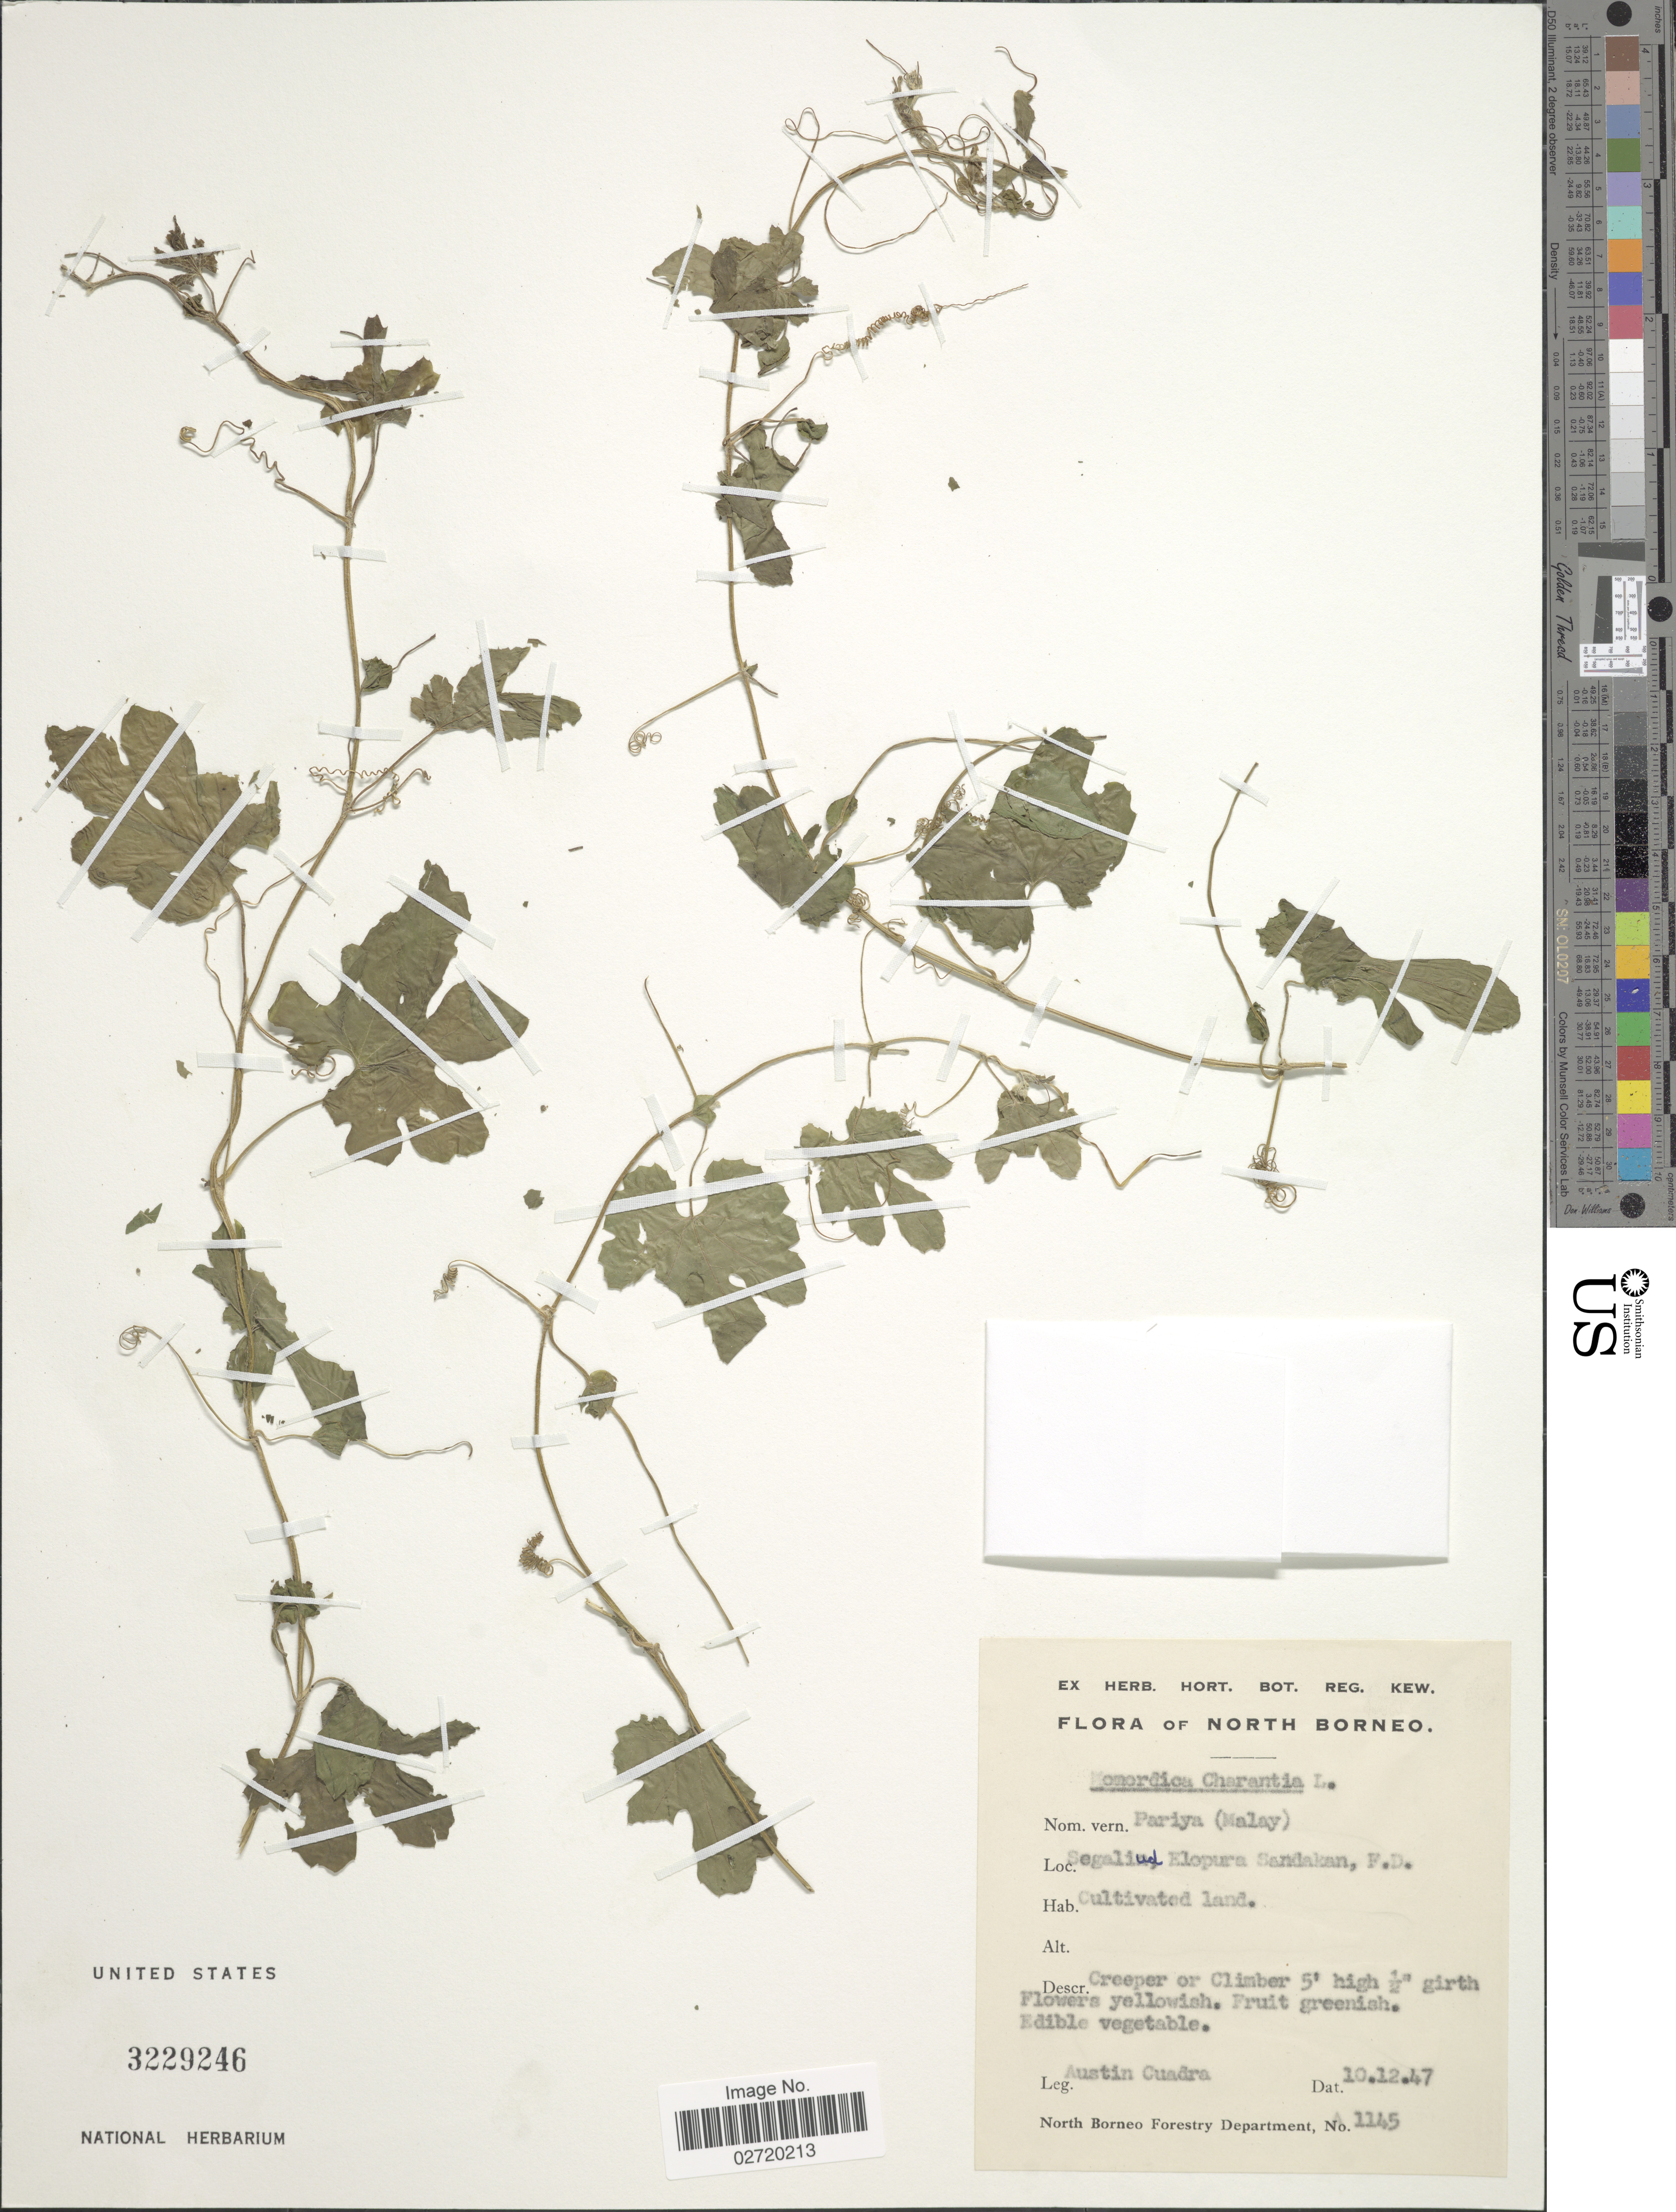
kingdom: Plantae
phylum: Tracheophyta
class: Magnoliopsida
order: Cucurbitales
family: Cucurbitaceae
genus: Momordica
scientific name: Momordica charantia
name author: L.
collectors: A. Cuadra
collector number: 1145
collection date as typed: Transcribed d/m/y: 10/12/47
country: Malaysia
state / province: Sabah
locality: North Borneo, Segaliud, Elopura, Sandakan, F.D.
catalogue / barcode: US 3229246